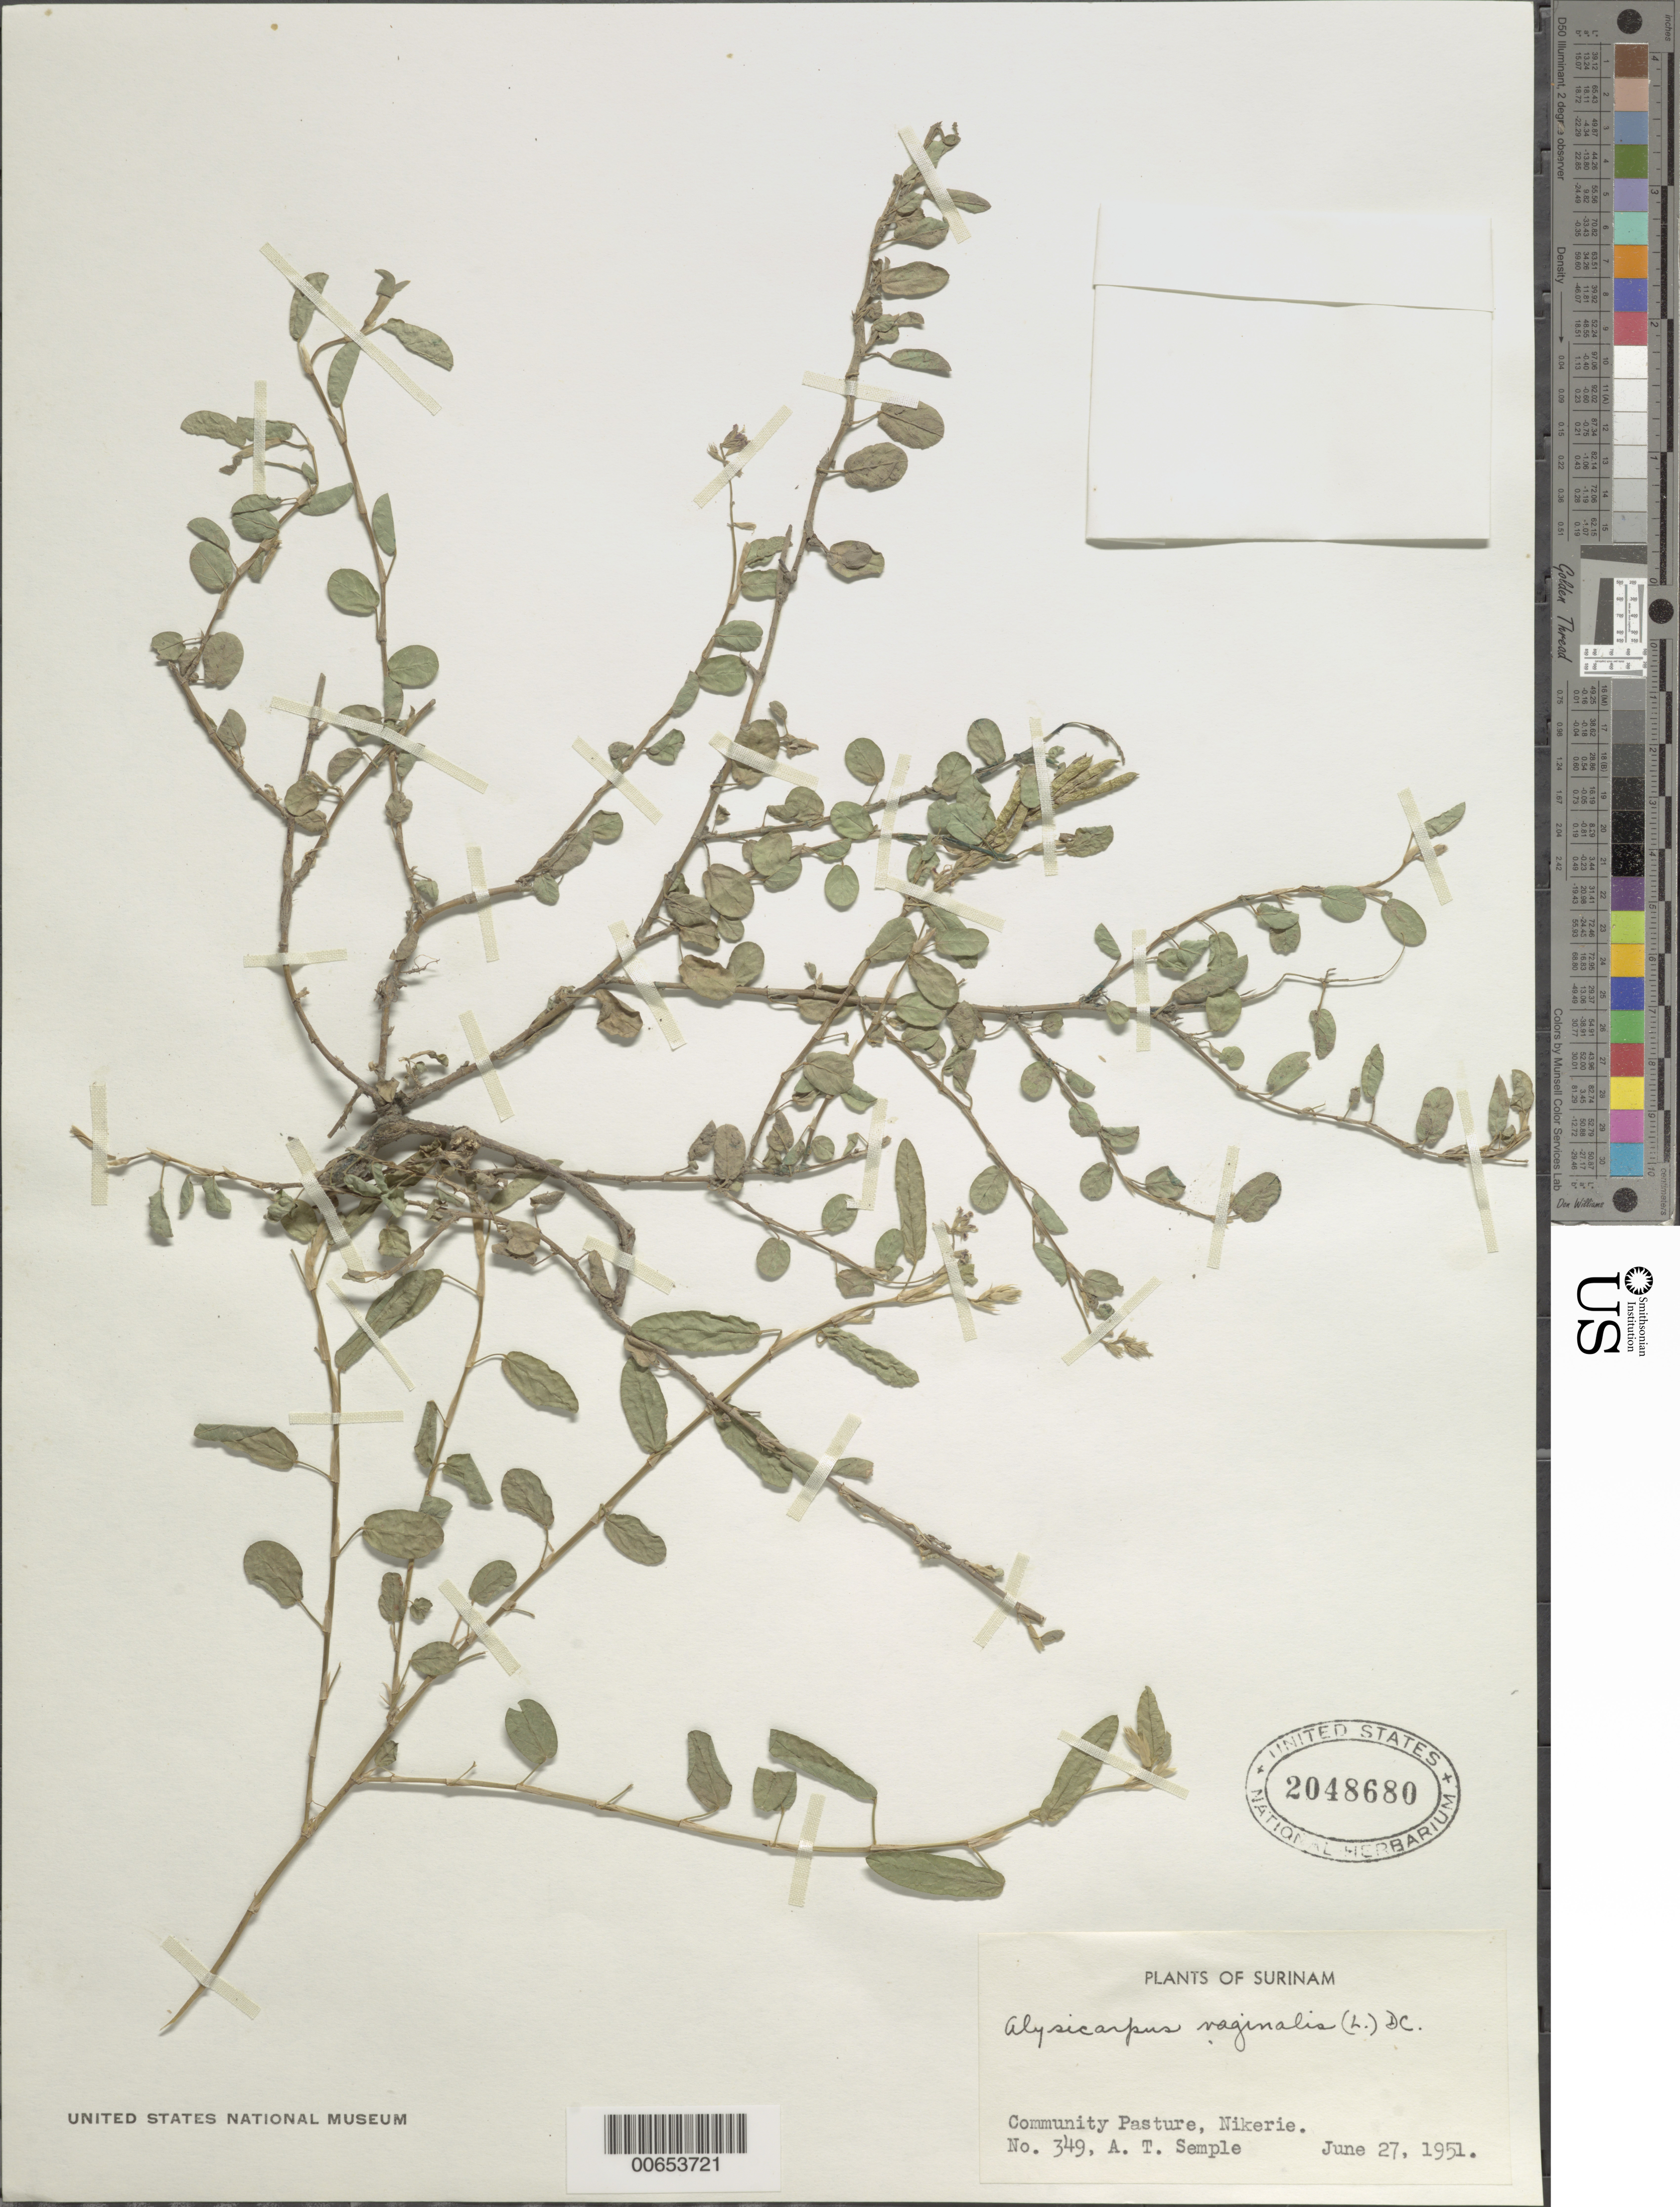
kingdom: Plantae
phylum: Tracheophyta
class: Magnoliopsida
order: Fabales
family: Fabaceae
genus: Alysicarpus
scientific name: Alysicarpus vaginalis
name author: (L.) DC.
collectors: A. Semple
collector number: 349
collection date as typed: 27-Jun-51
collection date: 1951-06-27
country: Suriname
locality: Nickerie, Community Pasture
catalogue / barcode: US 2048680